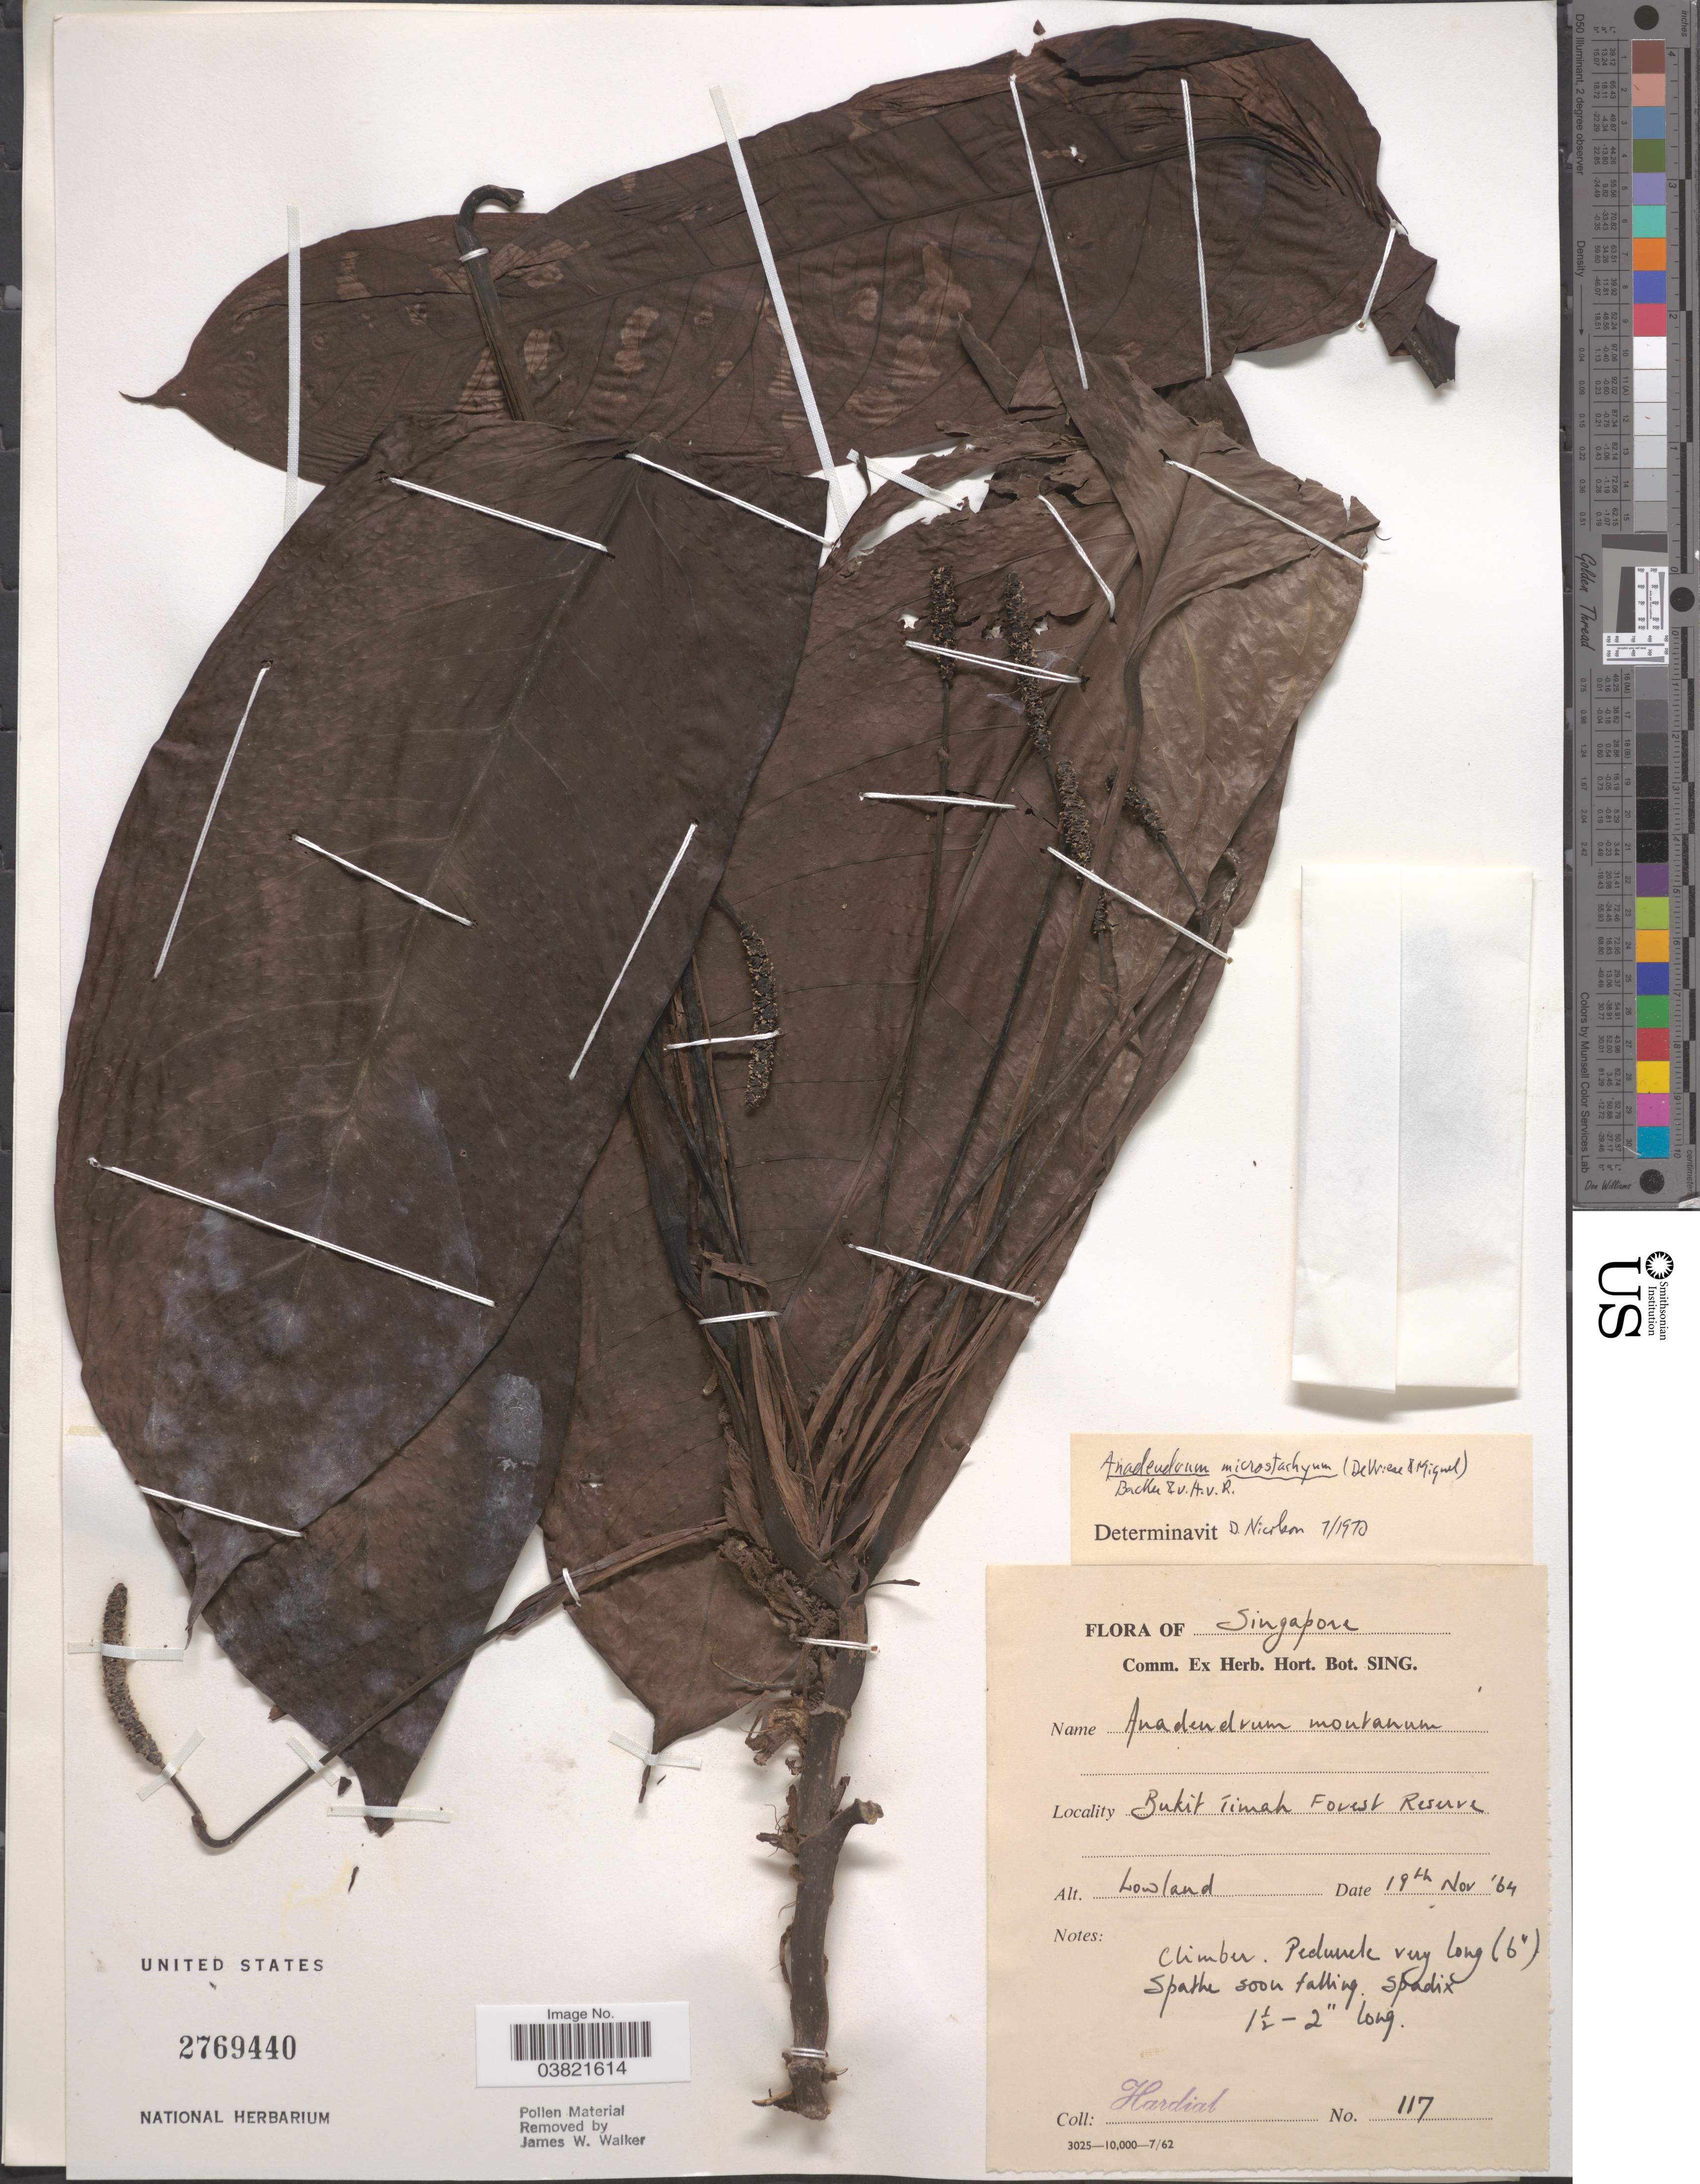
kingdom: Plantae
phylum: Tracheophyta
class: Liliopsida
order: Alismatales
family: Araceae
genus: Anadendrum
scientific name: Anadendrum microstachyum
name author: (de Vriese & Miq.) Backer & Alderw.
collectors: -. Hardial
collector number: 117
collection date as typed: Transcribed d/m/y: 19/11/64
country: Singapore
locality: Bukit Timah Forest Reserve.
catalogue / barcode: US 2769440